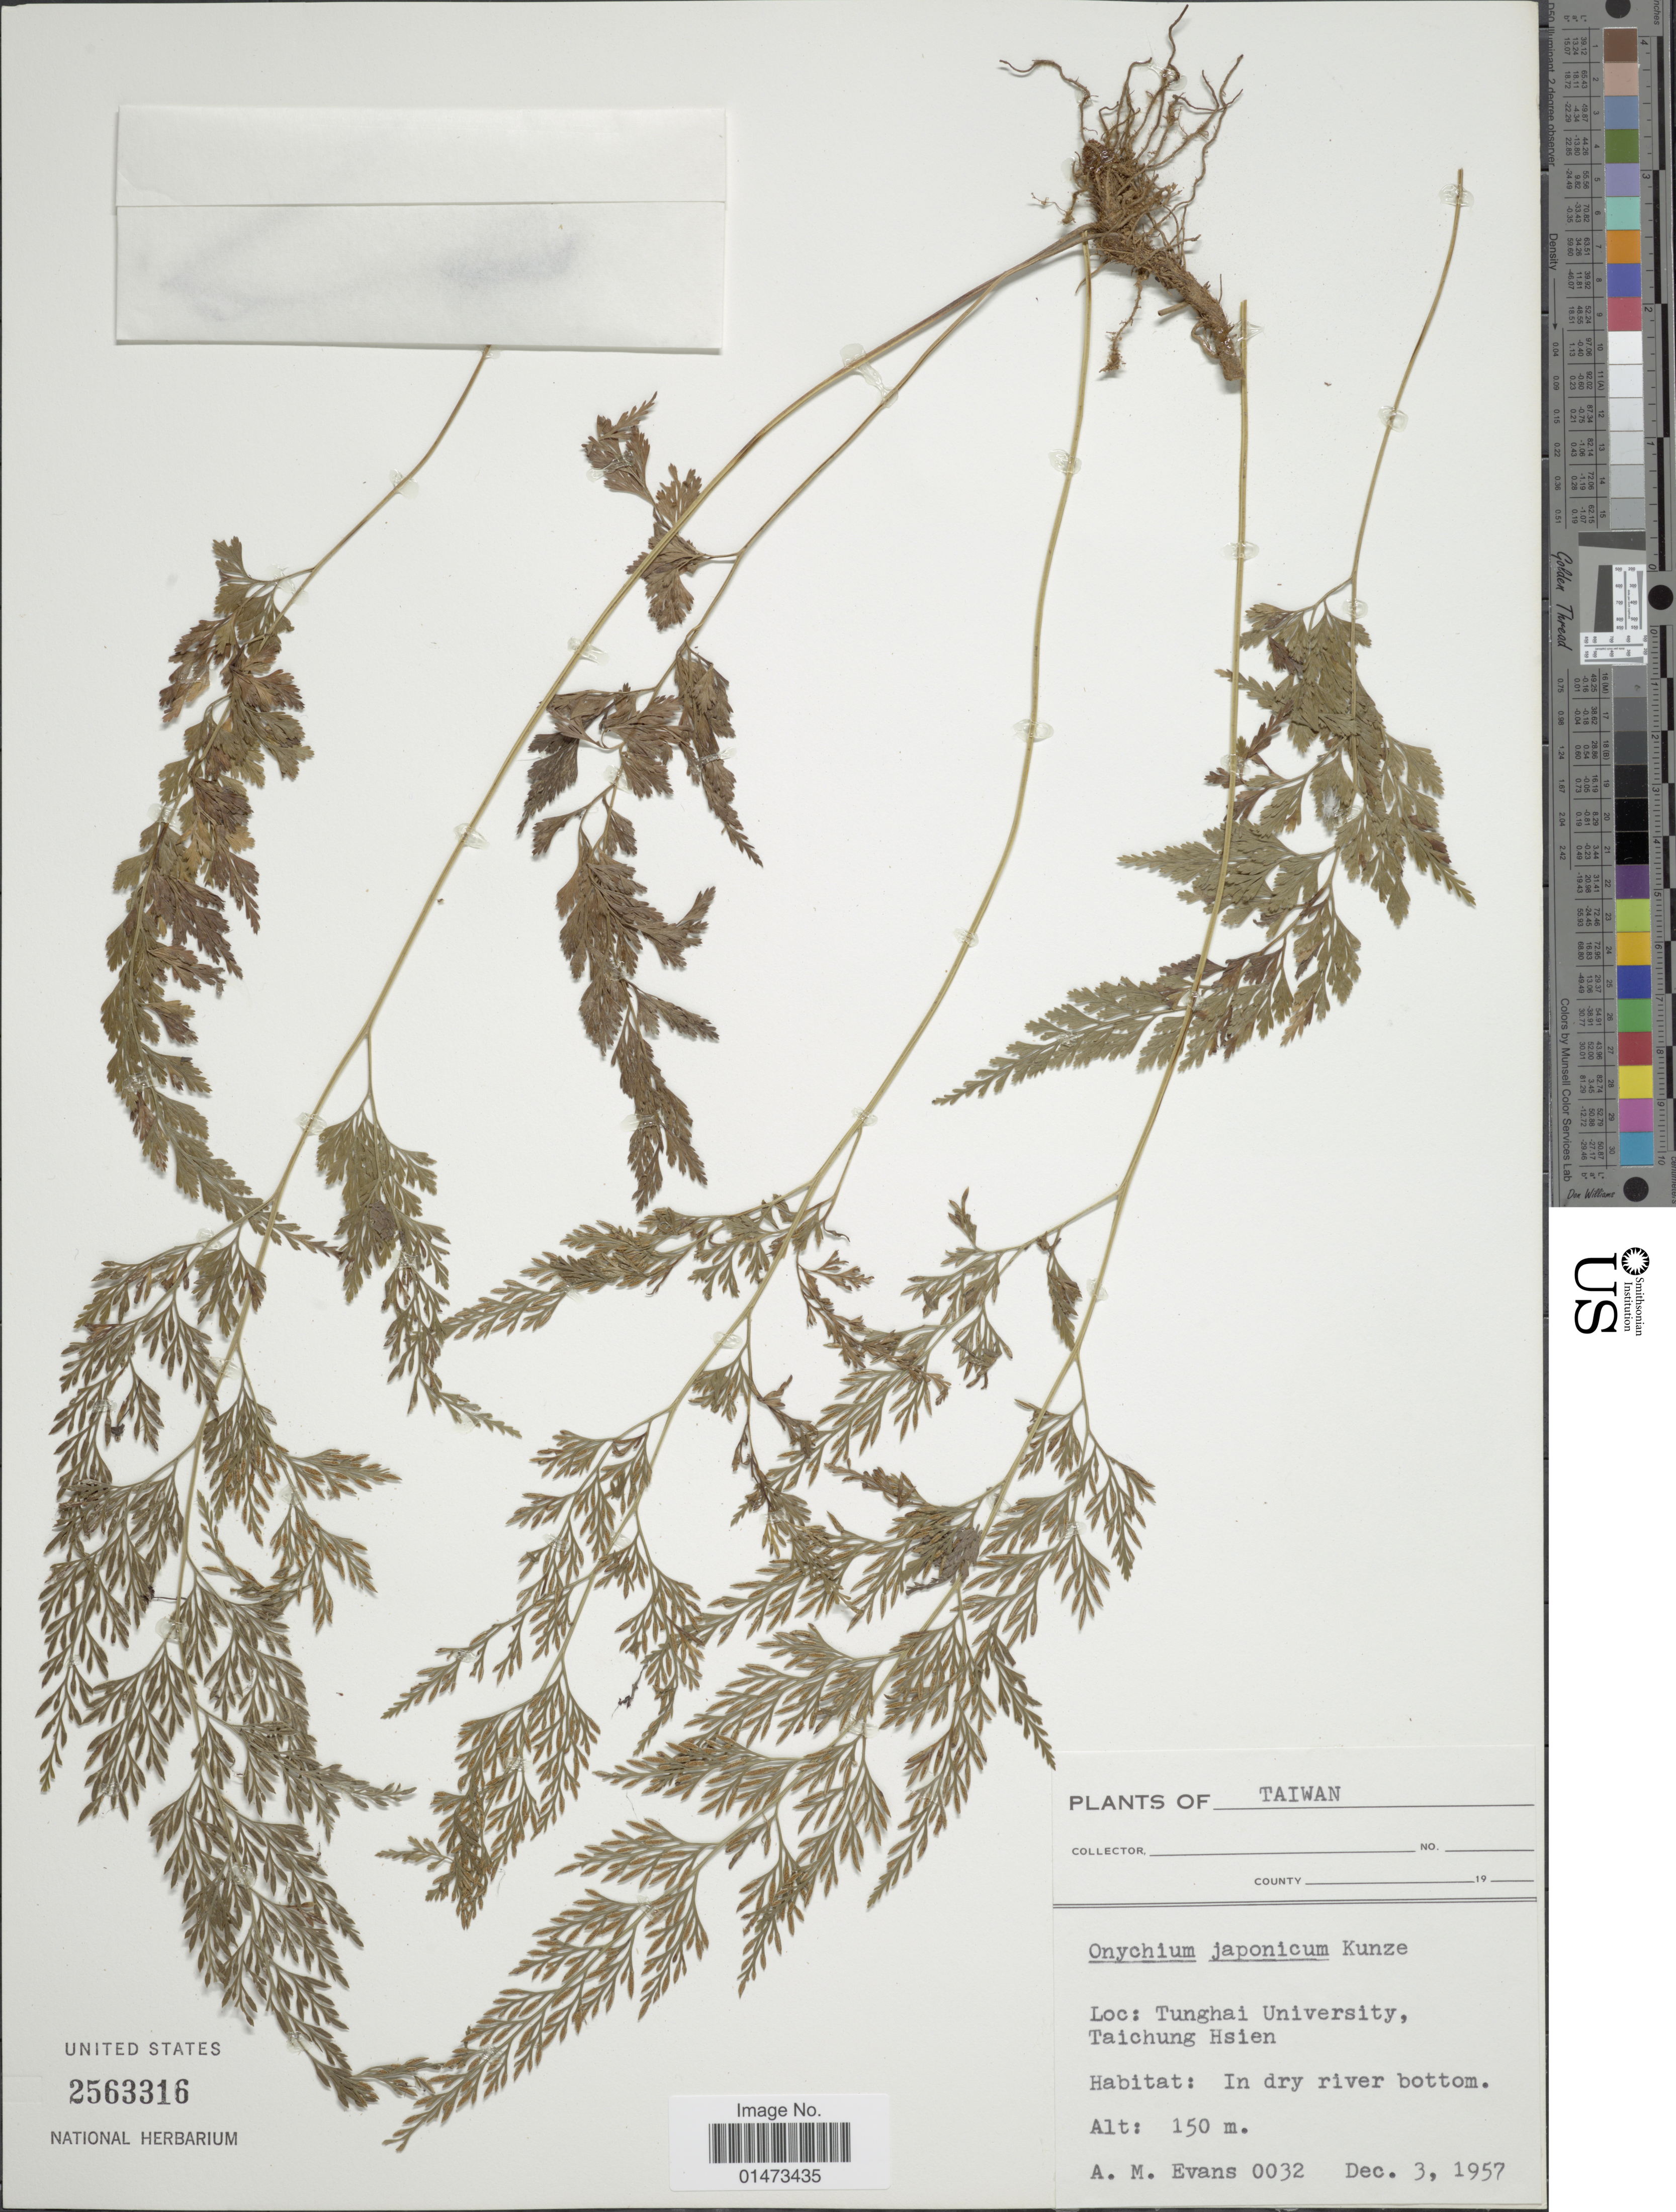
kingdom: Plantae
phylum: Tracheophyta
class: Polypodiopsida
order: Polypodiales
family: Pteridaceae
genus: Onychium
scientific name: Onychium japonicum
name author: (Thunb.) Kunze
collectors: A. M. Evans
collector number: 0032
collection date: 1957-12-03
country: Taiwan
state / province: Taichung City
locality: Tunghai University, Taichung Hsien.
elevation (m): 150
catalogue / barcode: US 2563316